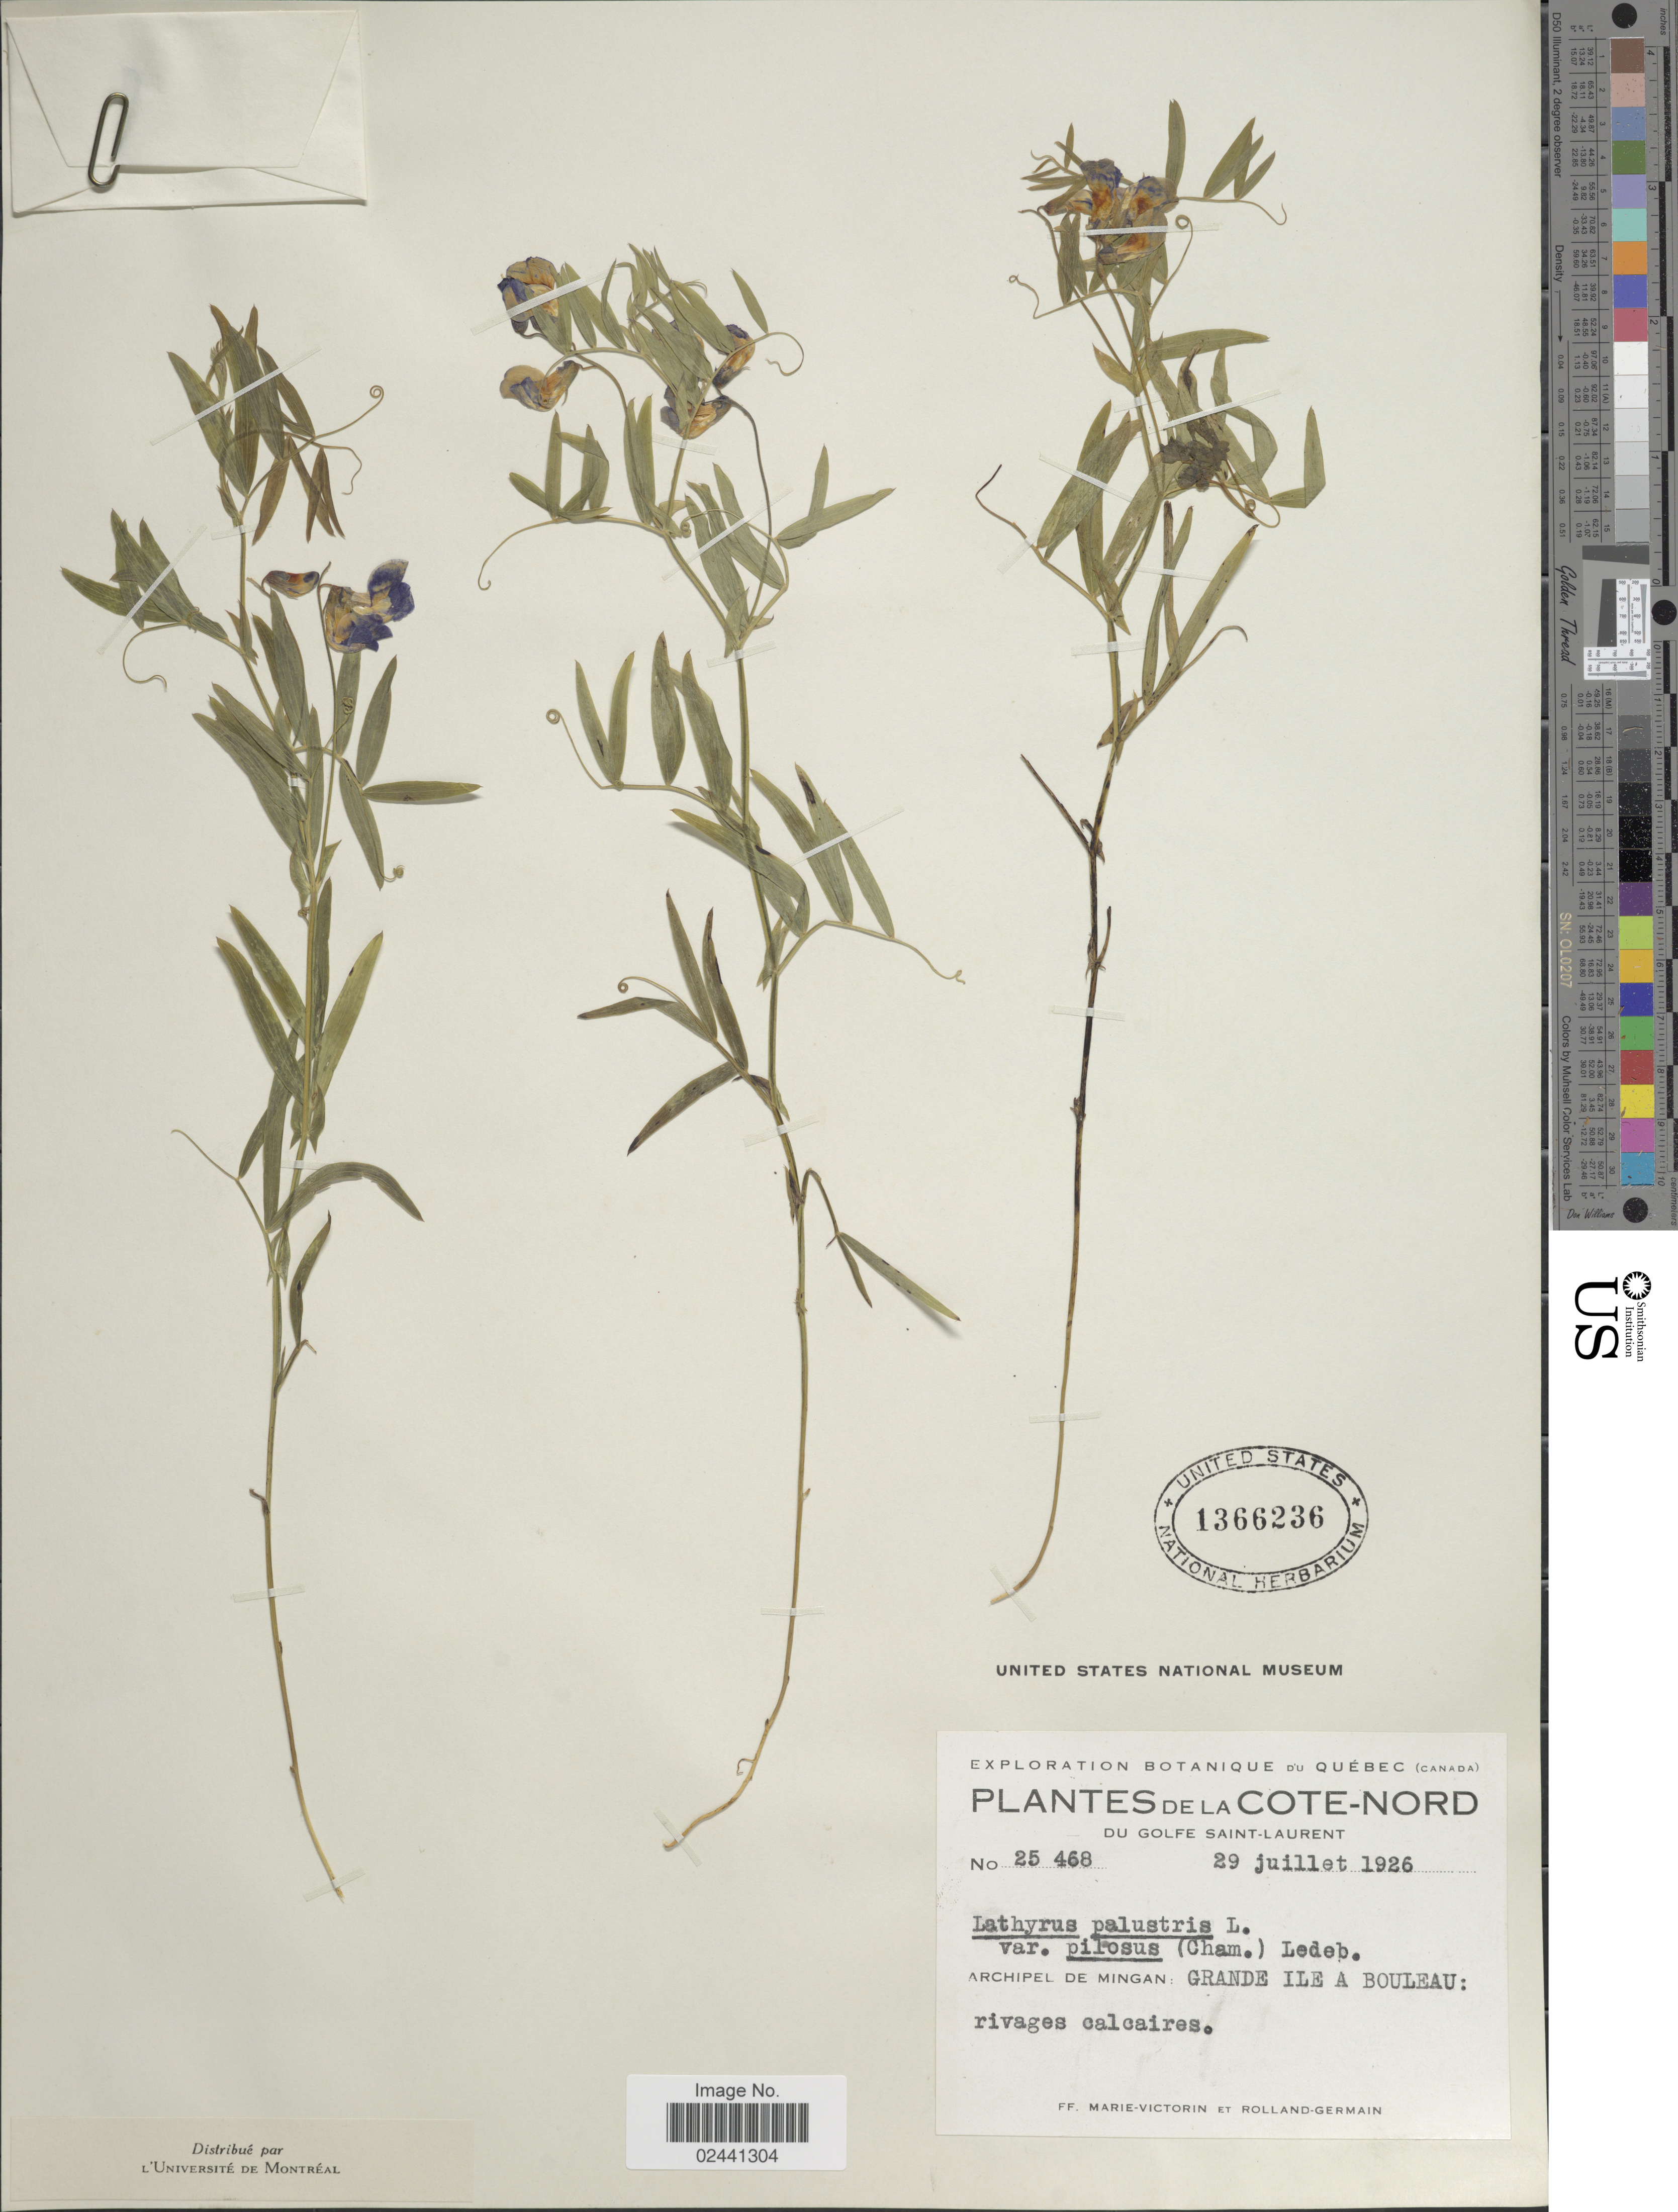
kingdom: Plantae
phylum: Tracheophyta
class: Magnoliopsida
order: Fabales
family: Fabaceae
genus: Lathyrus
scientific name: Lathyrus palustris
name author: L.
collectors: F. Marie-Victorin & Rolland-Germain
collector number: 25468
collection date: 1926-07-29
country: Canada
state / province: Quebec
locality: De La Cote-Nord, Du Golfe Saint-Laurent, Archipel de Mingan: Grande Ile a Bouleau:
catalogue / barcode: US 1366236